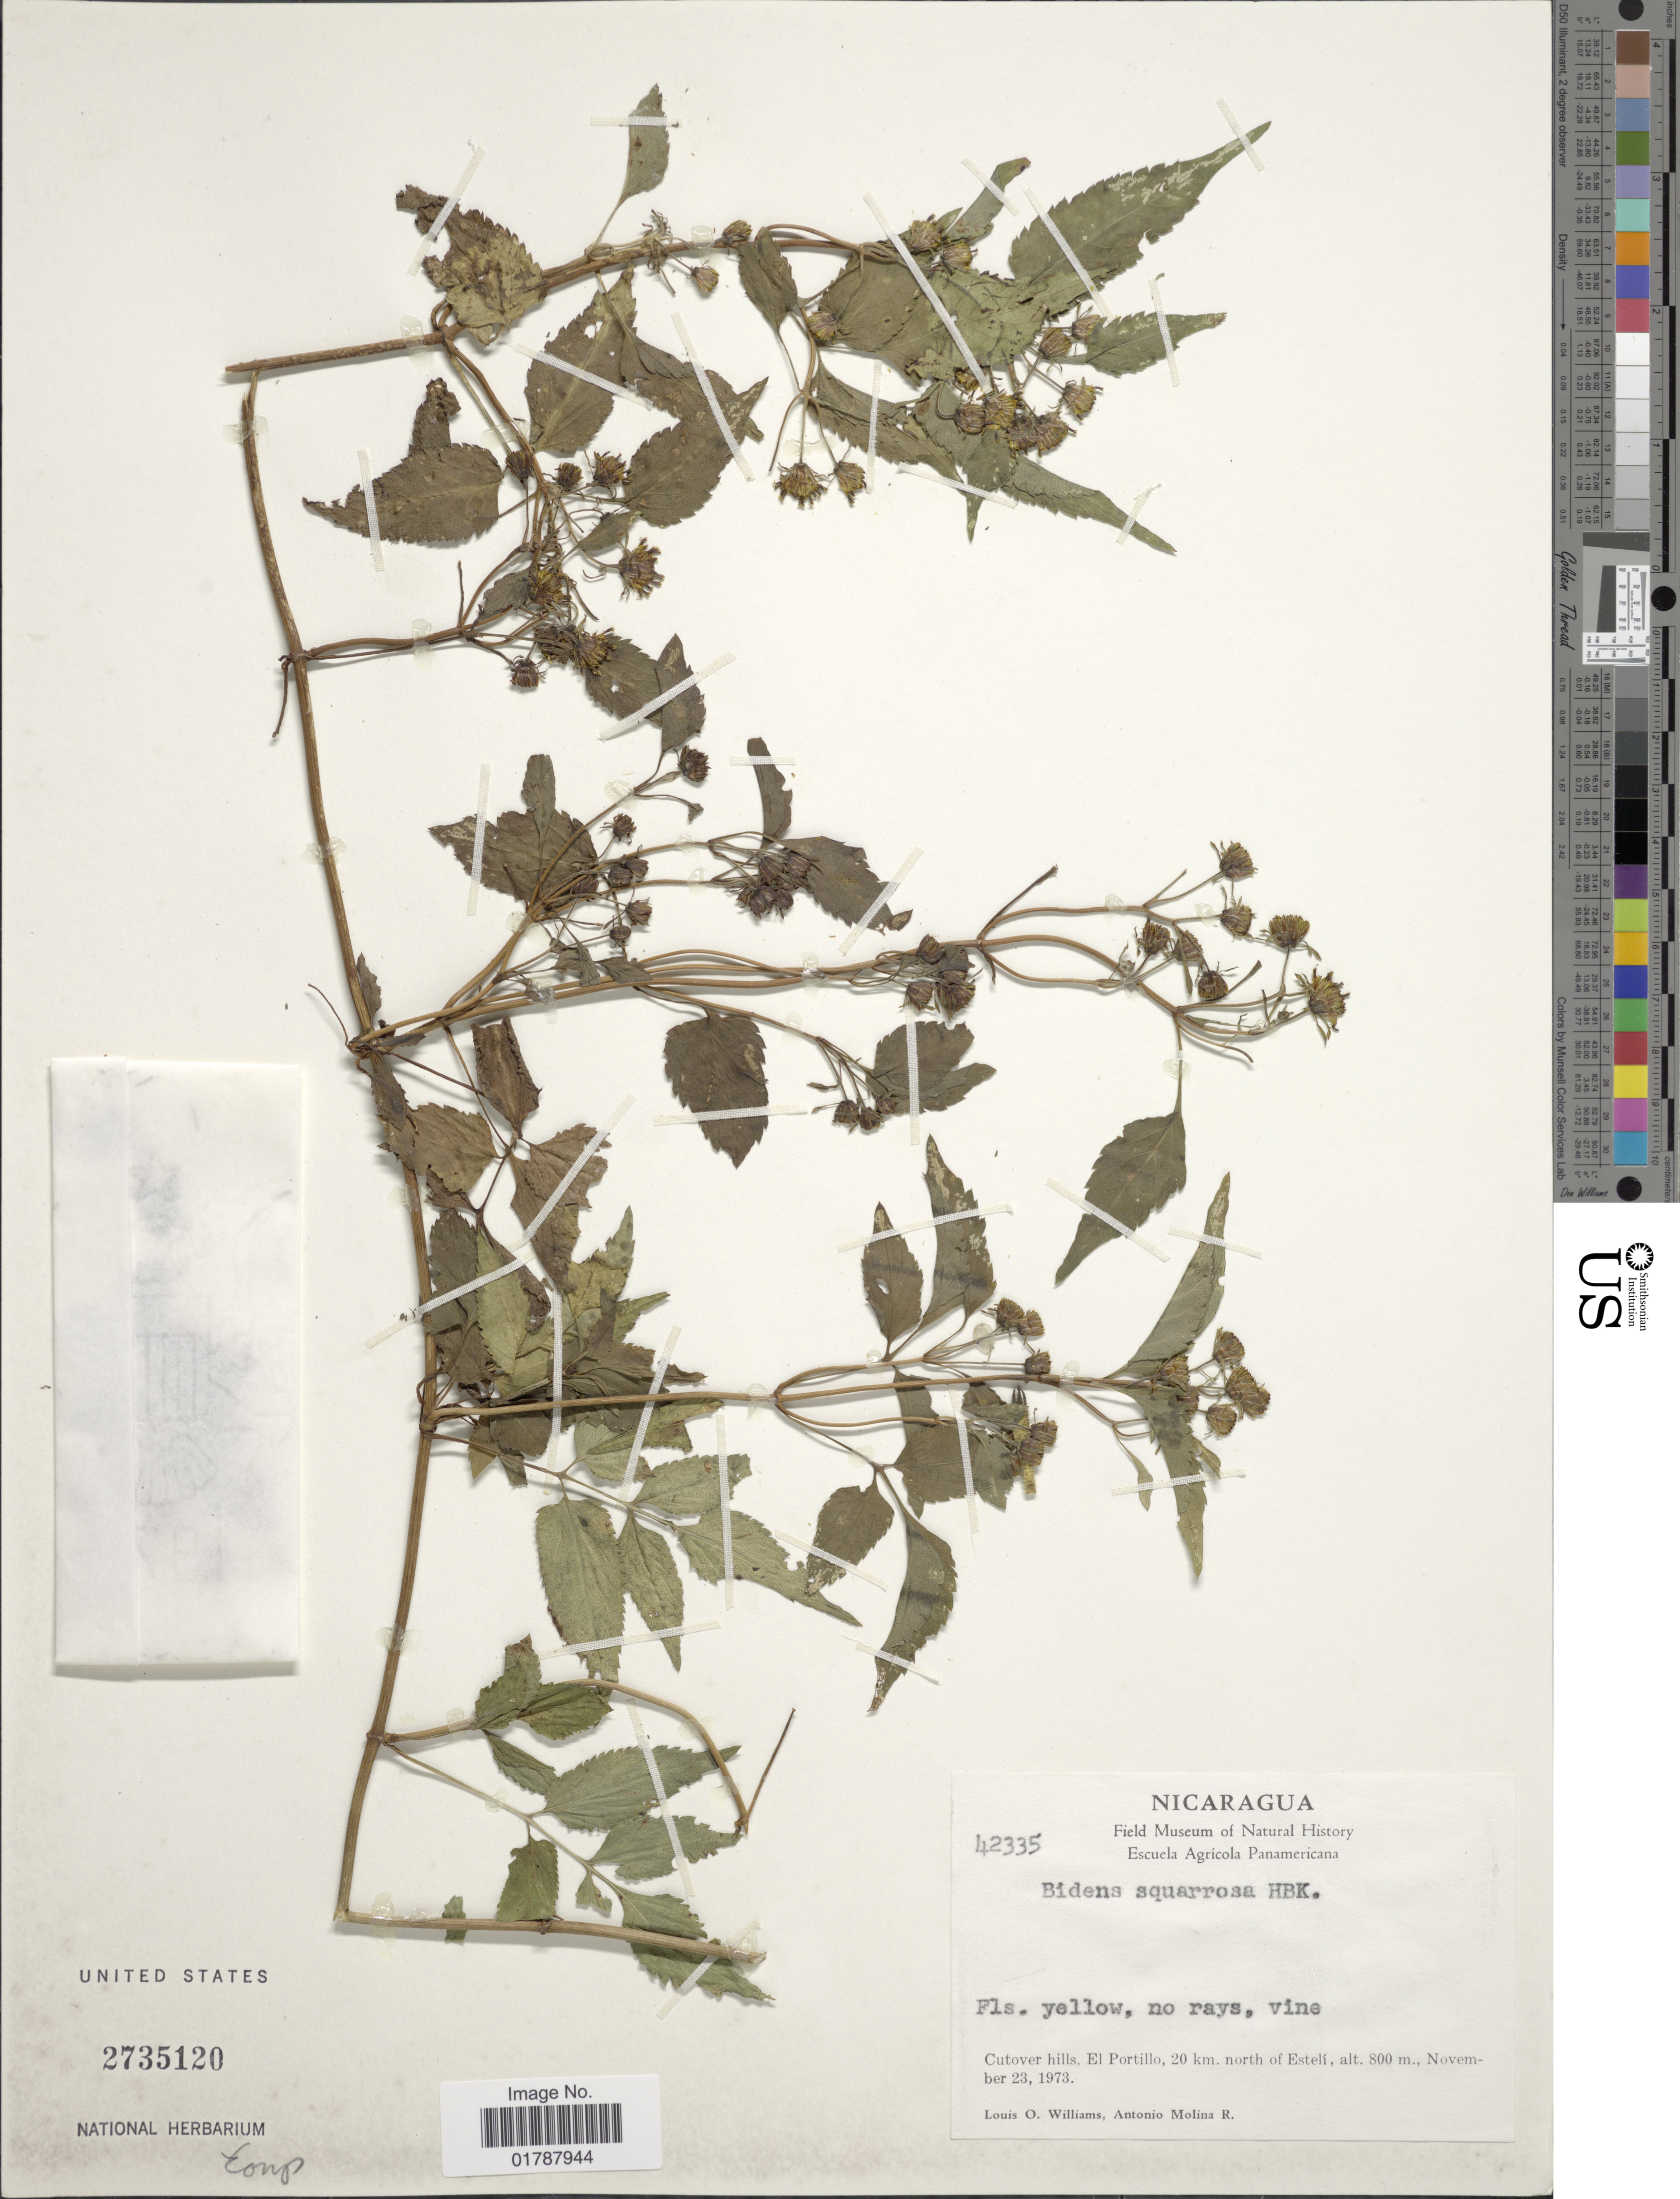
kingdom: Plantae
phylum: Tracheophyta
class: Magnoliopsida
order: Asterales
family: Asteraceae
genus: Bidens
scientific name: Bidens squarrosa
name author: Kunth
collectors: L. O. Williams & A. Molina R.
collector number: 42335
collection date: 1973-11-23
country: Nicaragua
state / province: Esteli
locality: Cutover hills, El Portillo, 20 km. north of Esteli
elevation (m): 800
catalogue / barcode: US 2735120